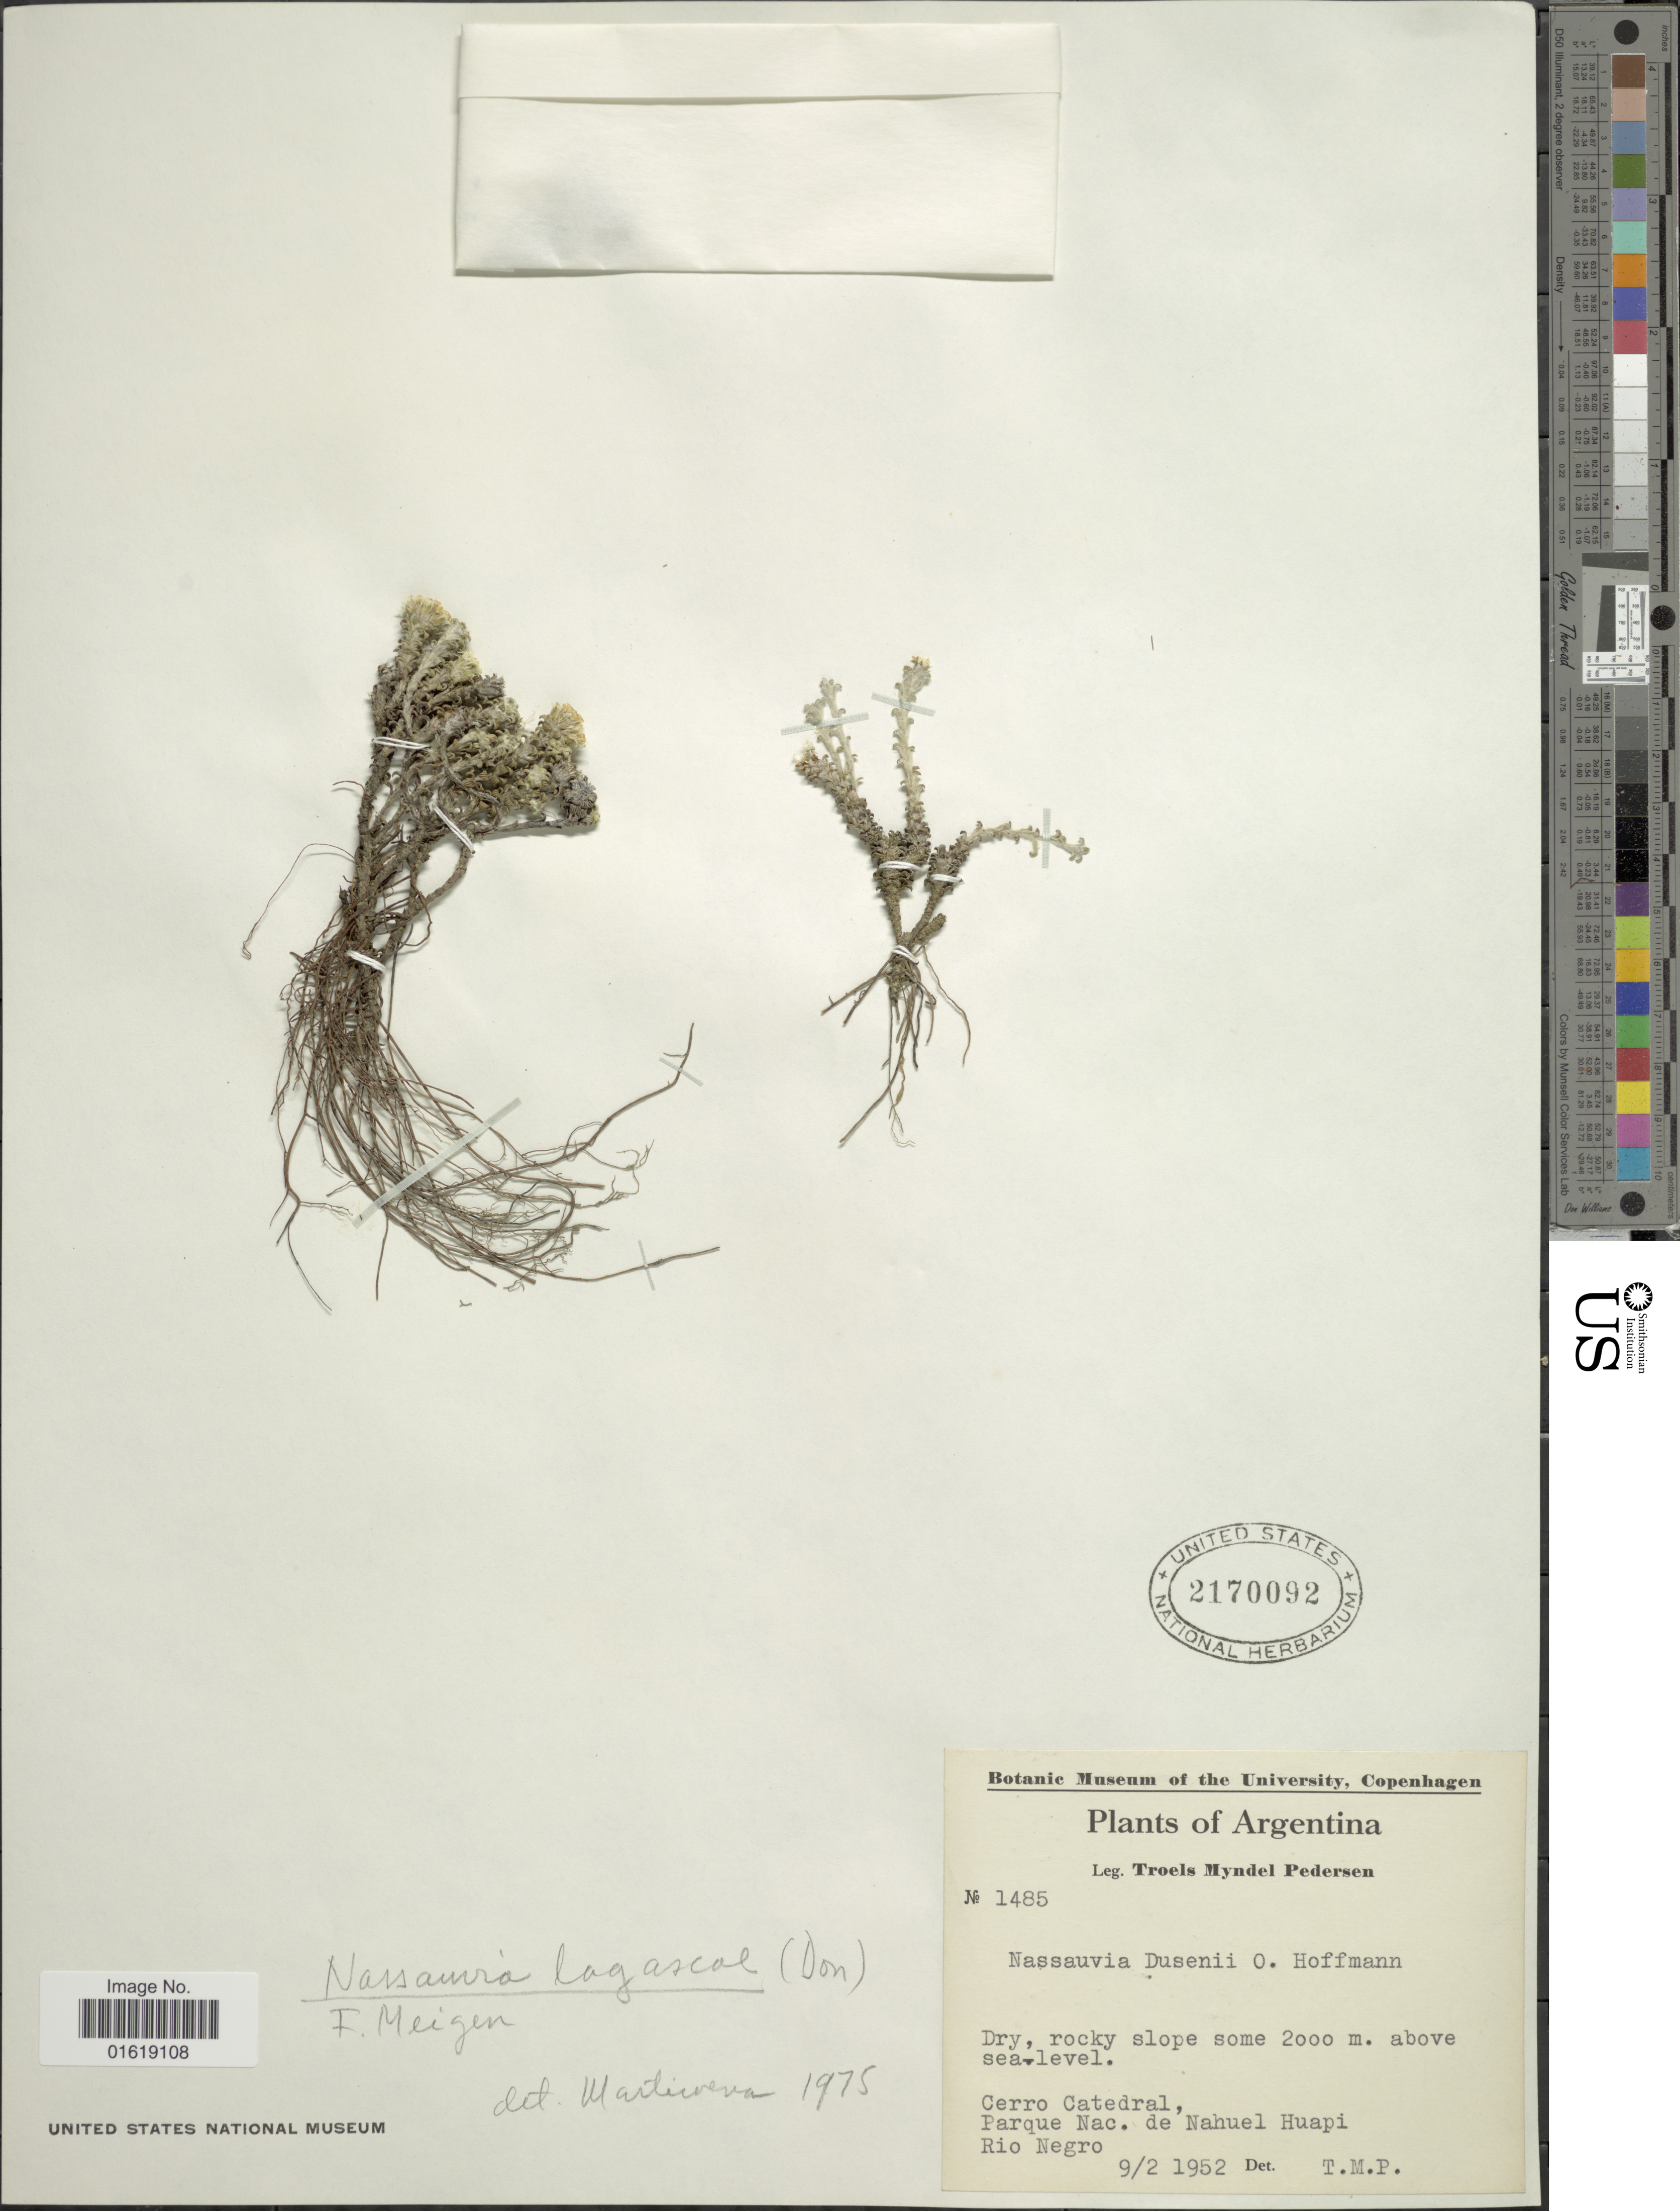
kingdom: Plantae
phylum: Tracheophyta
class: Magnoliopsida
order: Asterales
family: Asteraceae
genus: Nassauvia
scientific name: Nassauvia lagascae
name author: (D. Don) F. Meigen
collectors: T. Pederson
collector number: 1485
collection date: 1952-02-09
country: Argentina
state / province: Rio Negro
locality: Cerro Catedral. Parque Nac. de Nahuel Huapi. Rio Negro.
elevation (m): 2000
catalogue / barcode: US 2170092